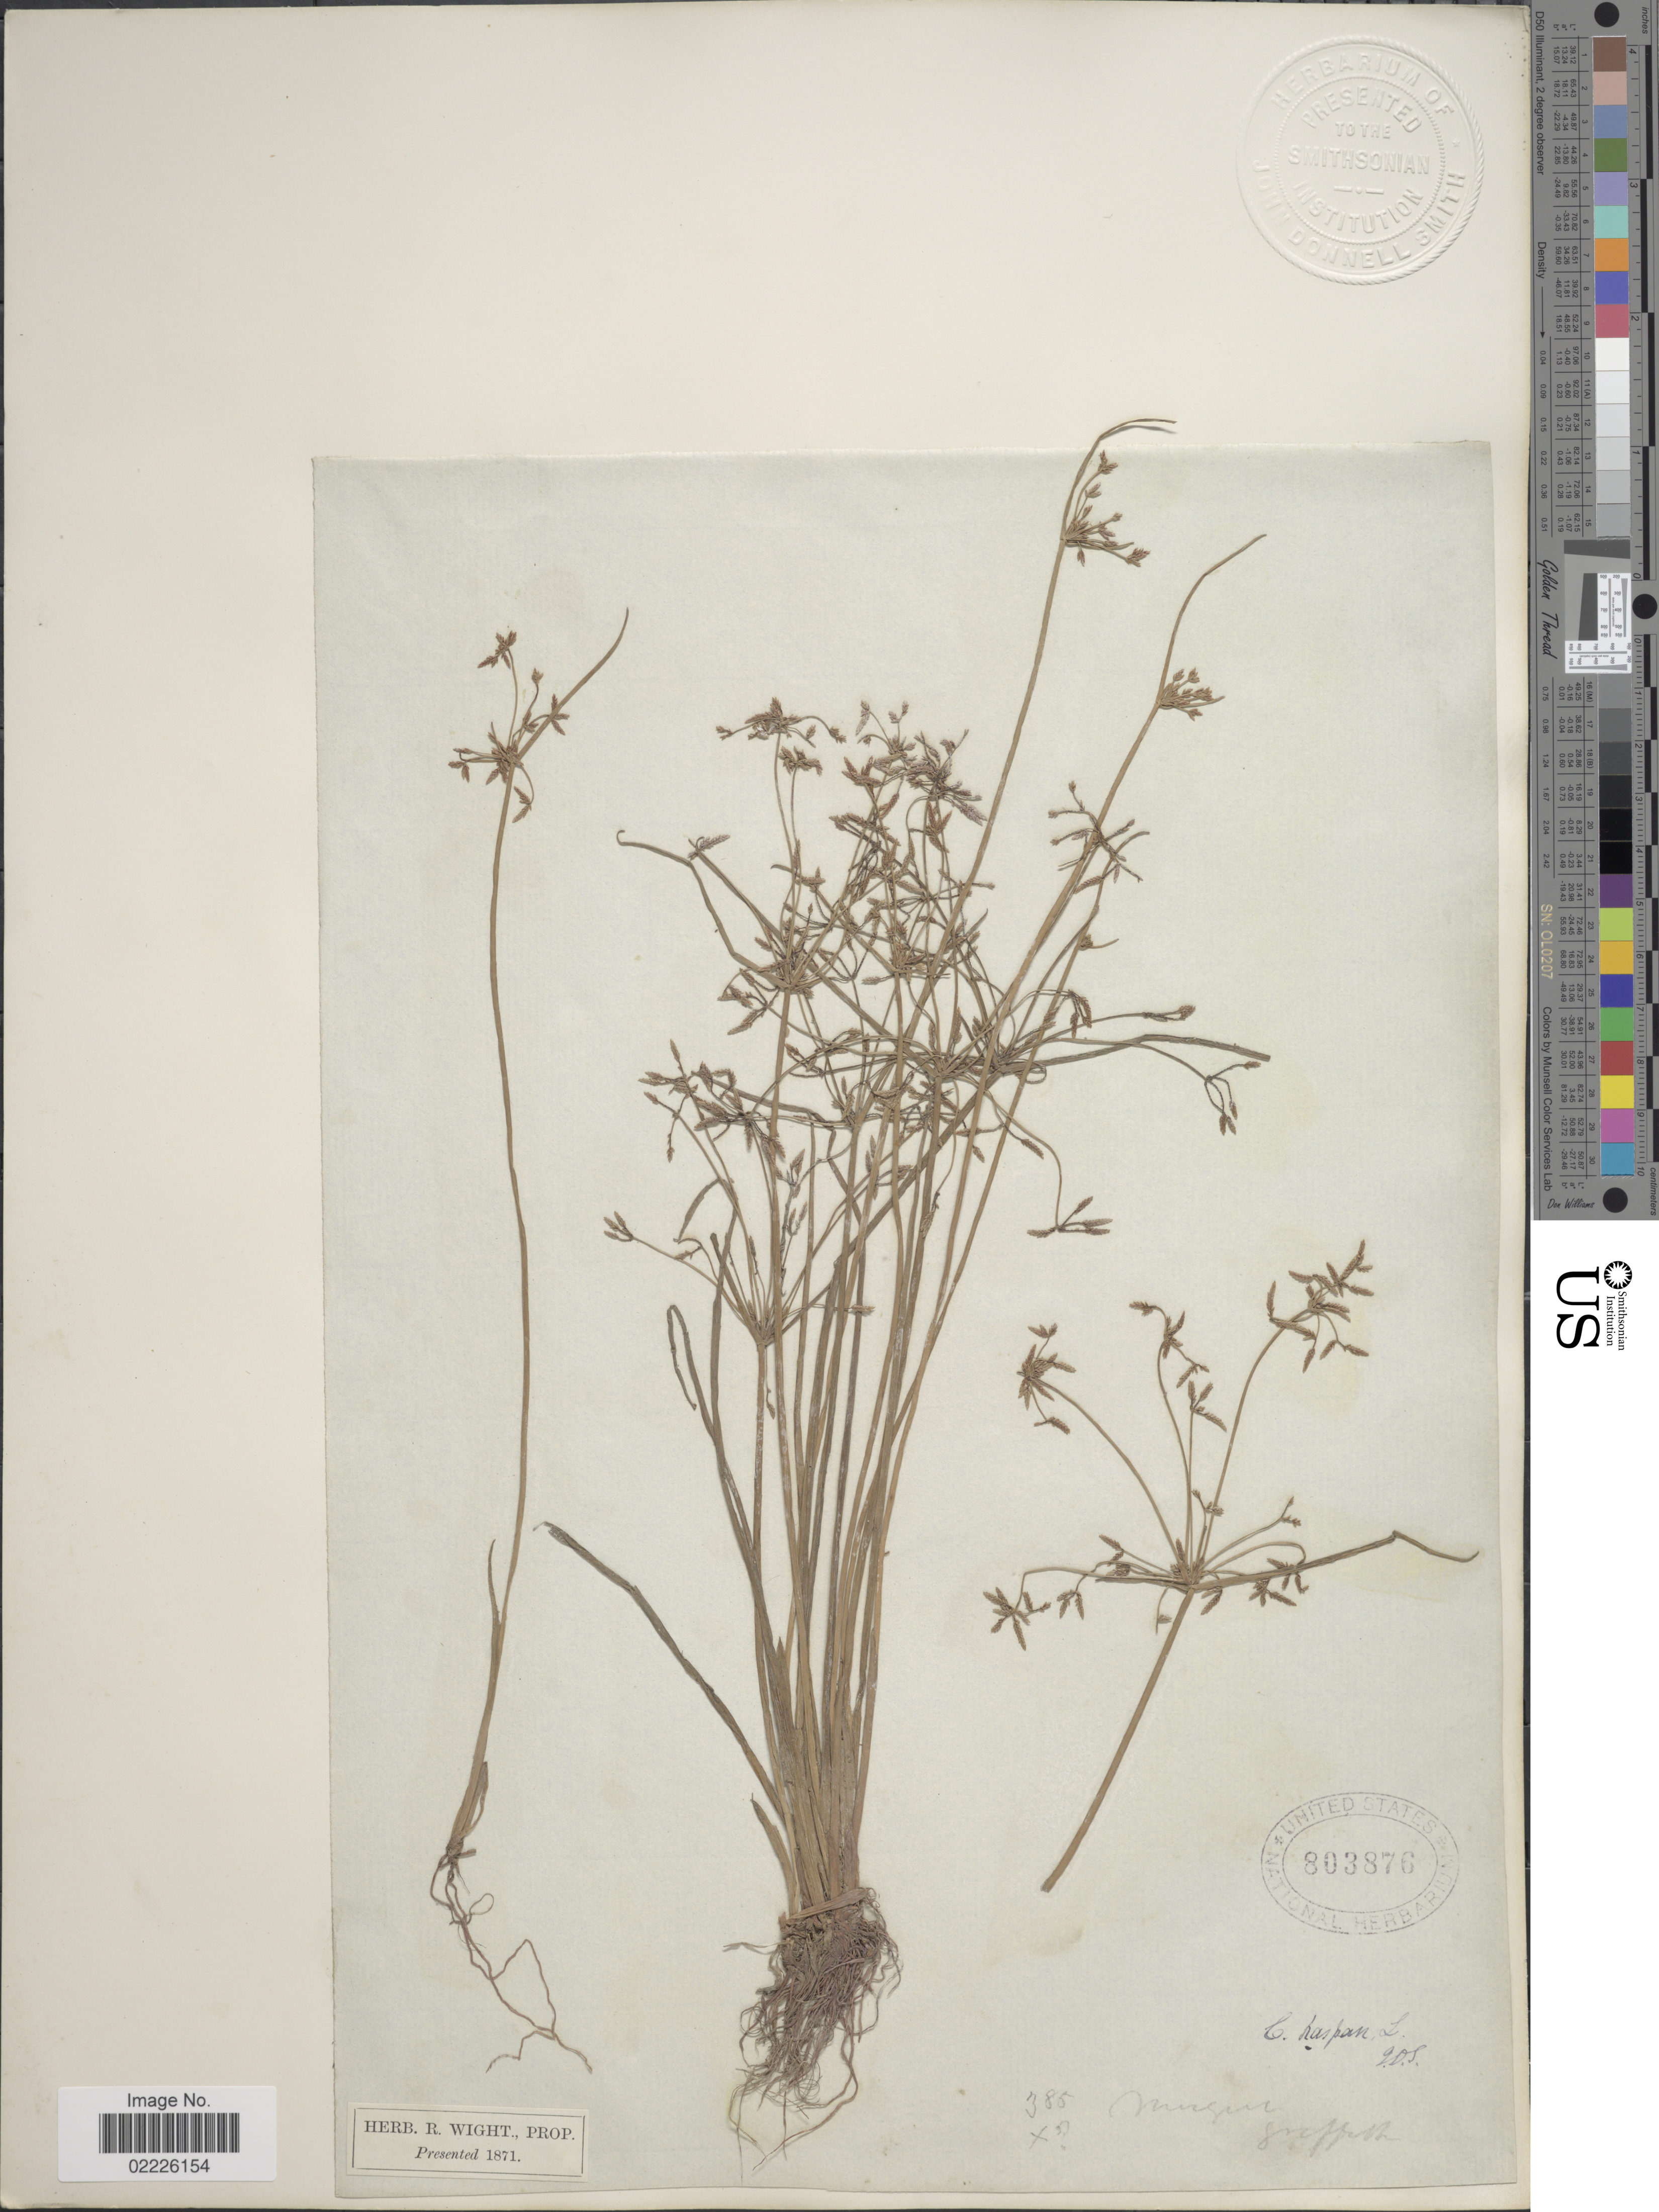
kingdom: Plantae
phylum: Tracheophyta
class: Liliopsida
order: Poales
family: Cyperaceae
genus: Cyperus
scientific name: Cyperus haspan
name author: L.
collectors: ex Herb. Wright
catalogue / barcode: US 803876